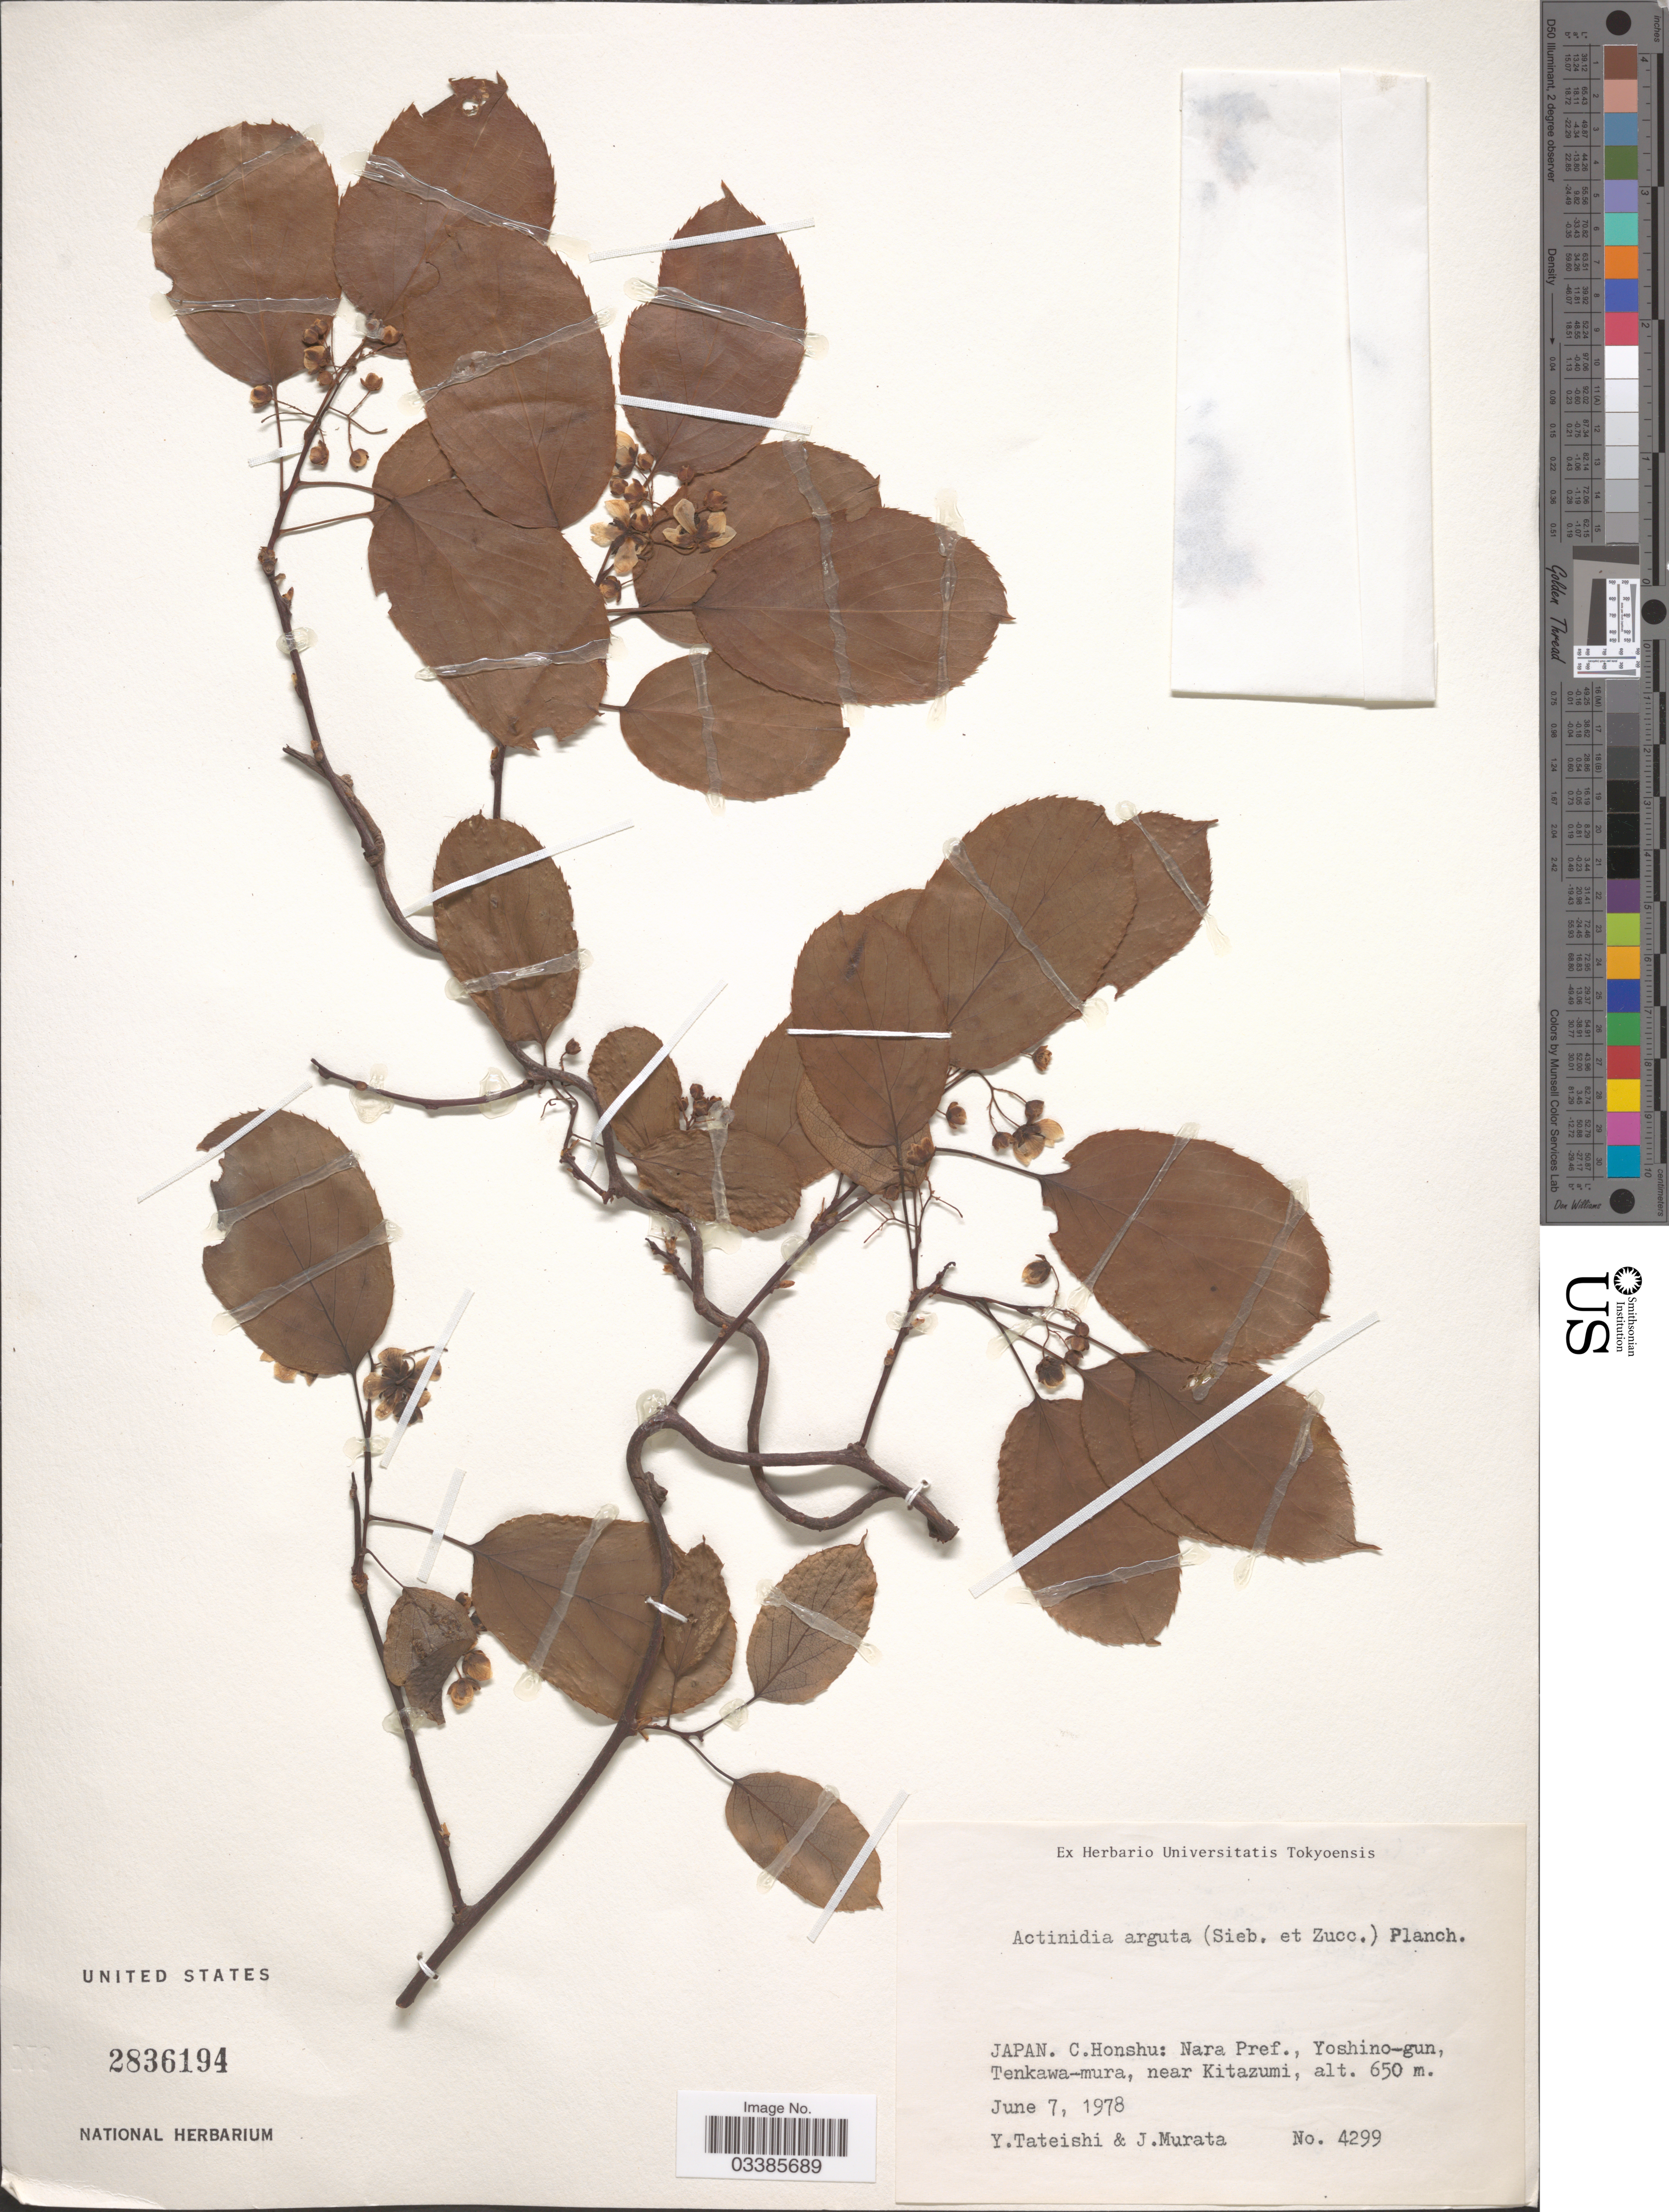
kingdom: Plantae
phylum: Tracheophyta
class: Magnoliopsida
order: Ericales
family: Actinidiaceae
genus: Actinidia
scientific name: Actinidia arguta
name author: (Siebold & Zucc.) Planch. ex Miq.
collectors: Y. Tateishi & J. Murata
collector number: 4299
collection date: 1978-06-07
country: Japan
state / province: Nara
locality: C. Honshu: Nara Pref., Yoshino-gun, Tenkawa-mura, near Kitazumi.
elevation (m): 650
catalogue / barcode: US 2836194